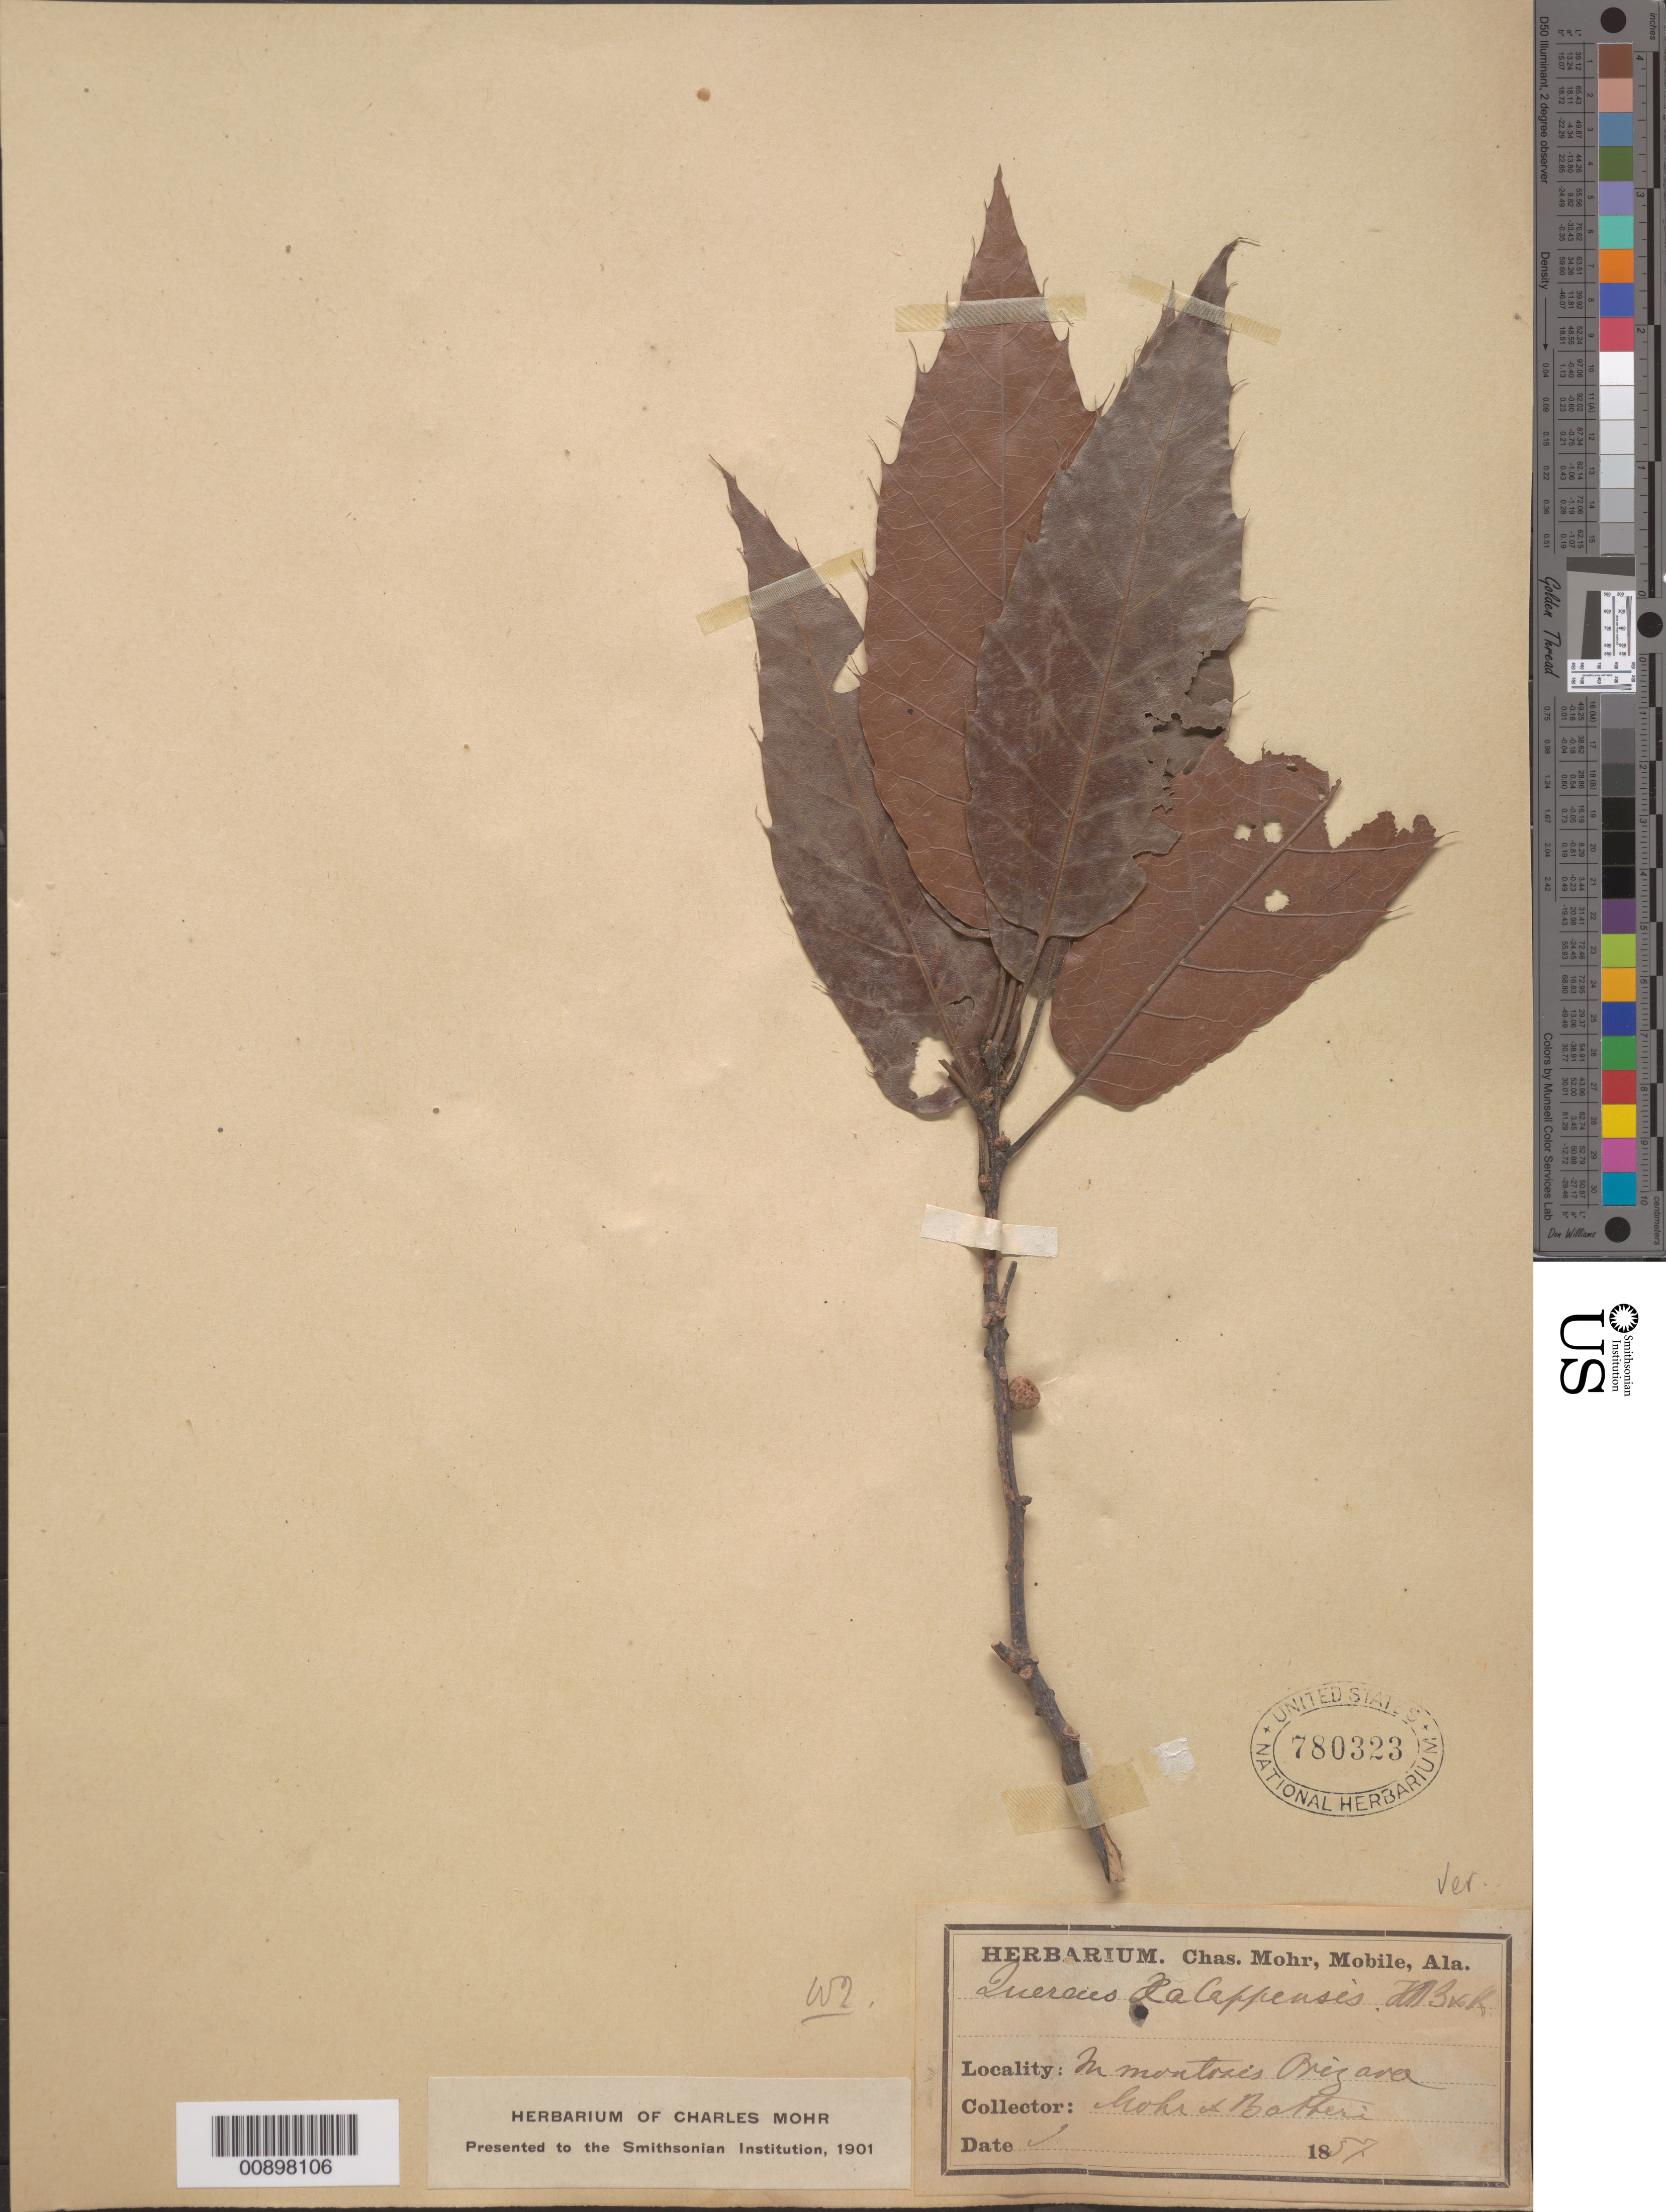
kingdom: Plantae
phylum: Tracheophyta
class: Magnoliopsida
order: Fagales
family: Fagaceae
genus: Quercus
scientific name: Quercus xalapensis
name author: Bonpl.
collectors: C. T. Mohr & M. Botteri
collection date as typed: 1857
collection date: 1857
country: Mexico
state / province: Veracruz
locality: M Montoris [sic] Orizava (correct spelling Orizaba).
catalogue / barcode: US 780323